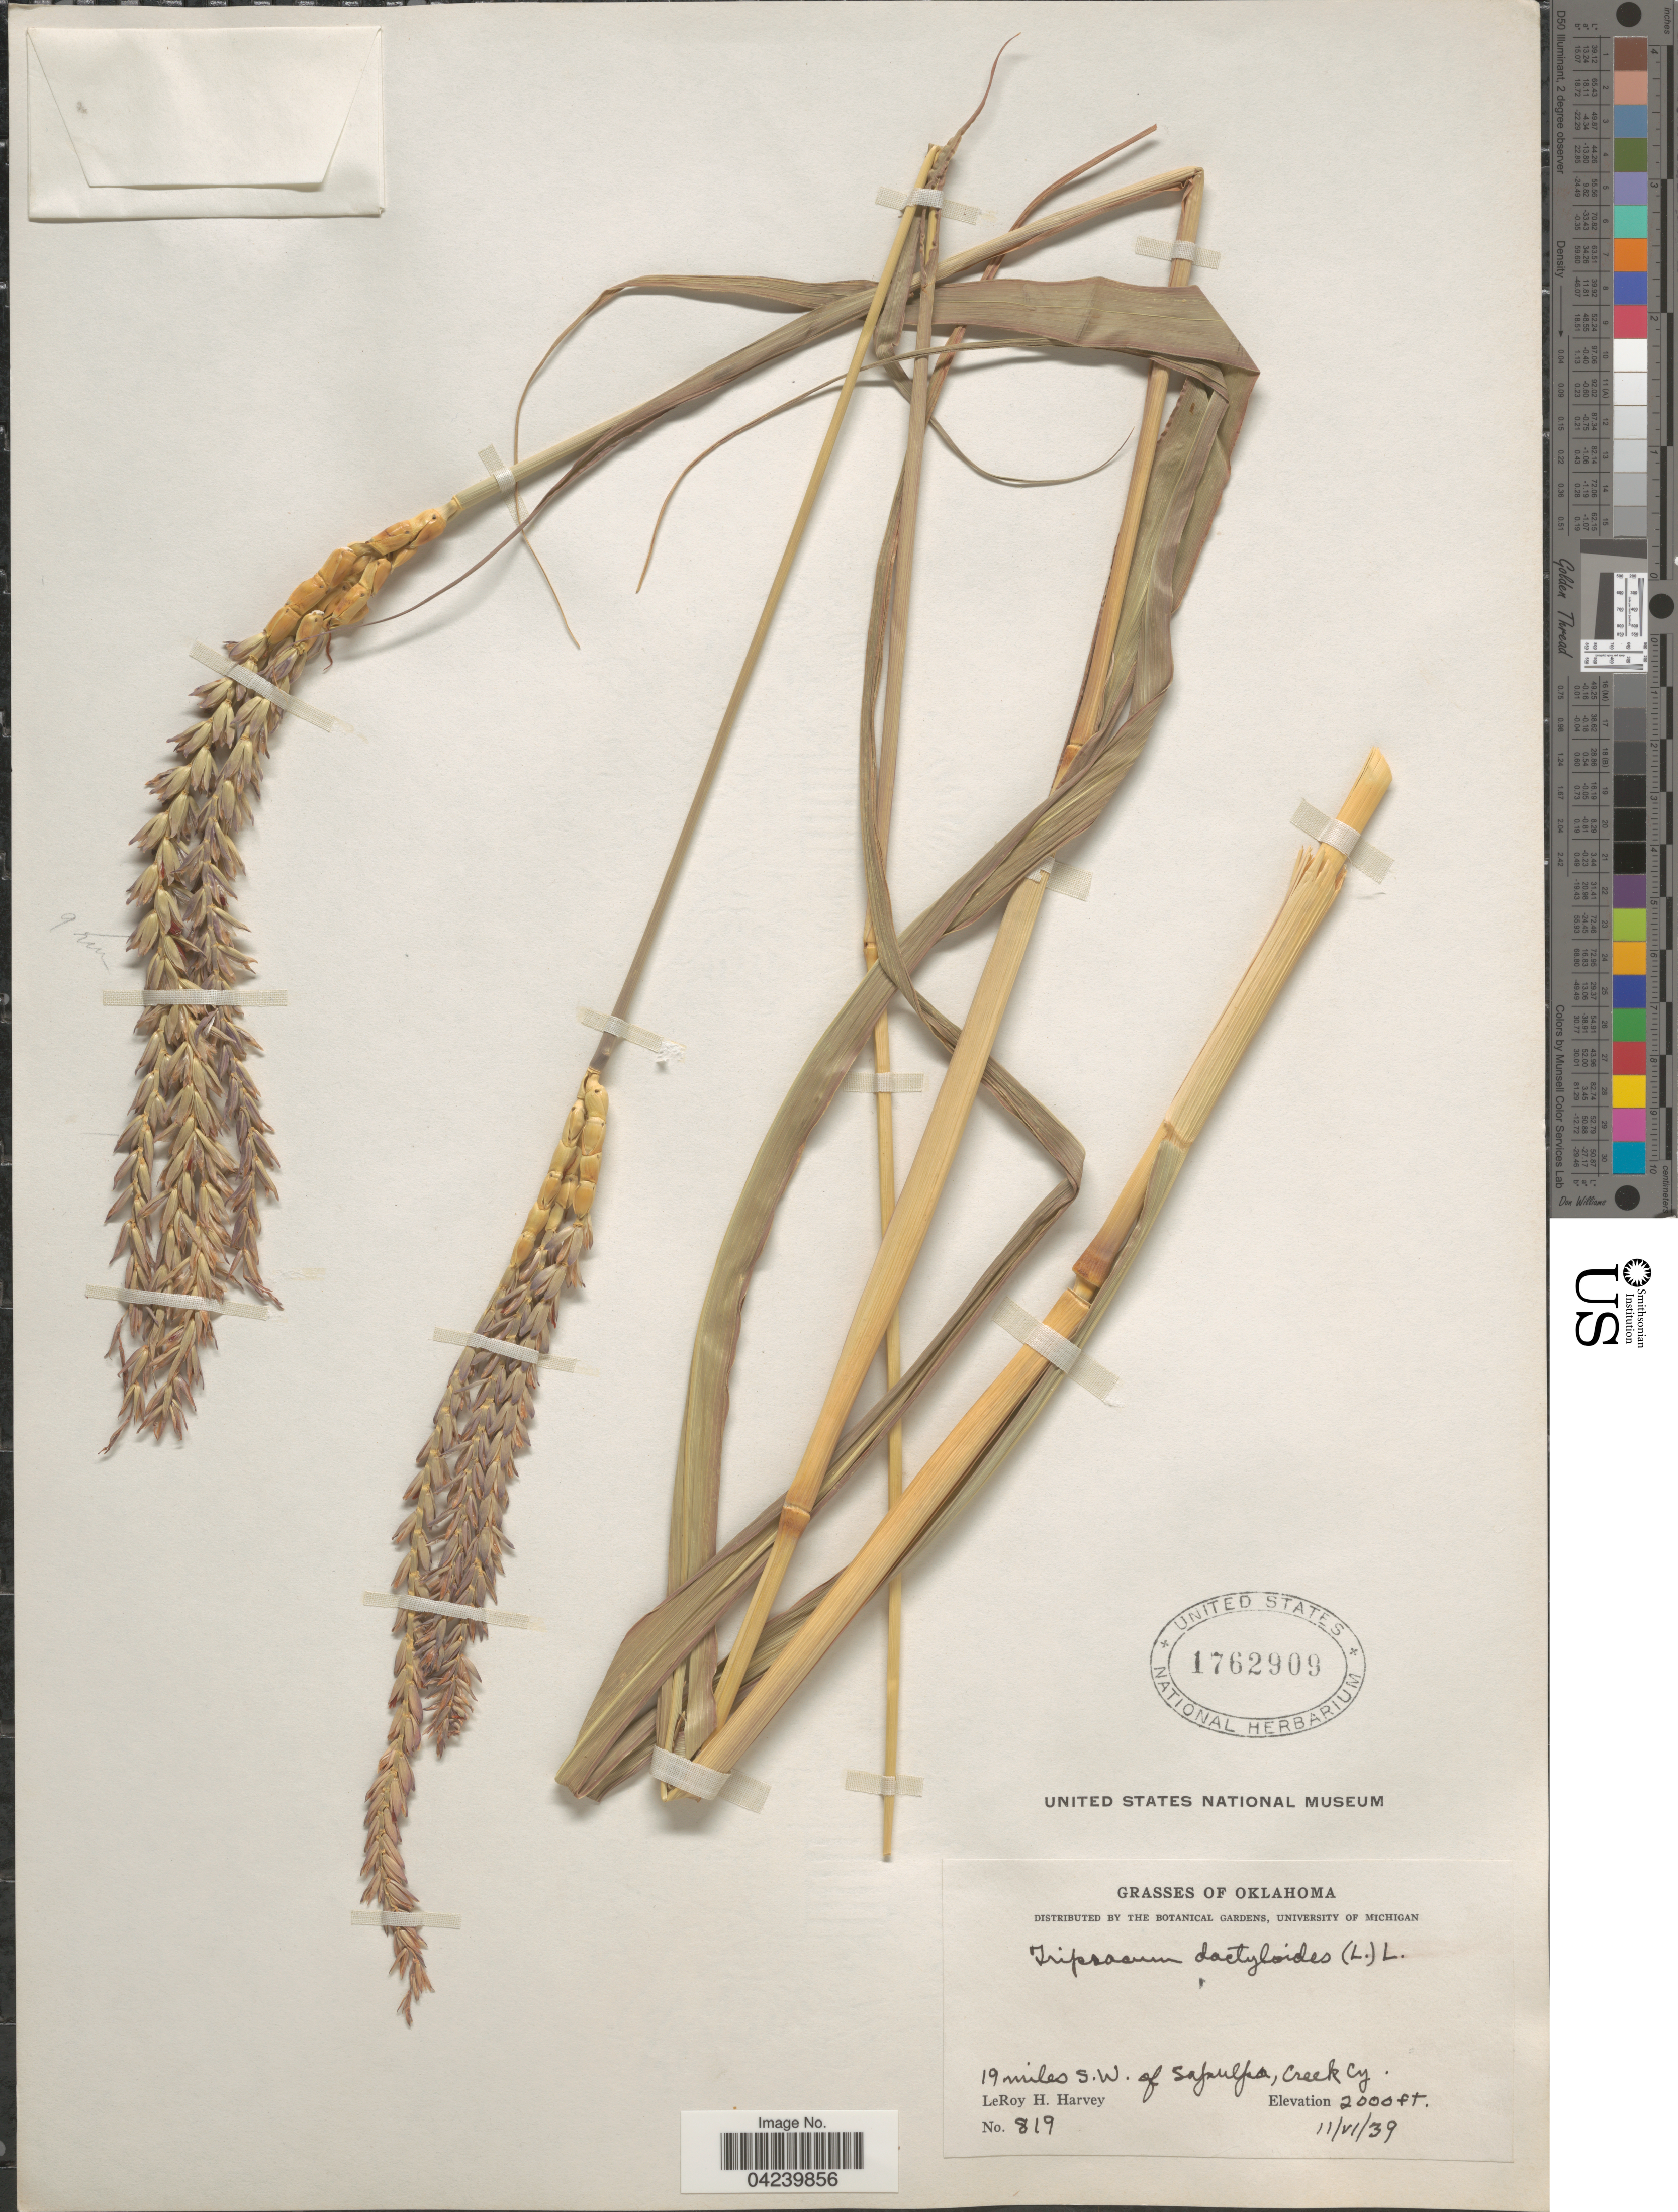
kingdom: Plantae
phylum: Tracheophyta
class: Liliopsida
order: Poales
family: Poaceae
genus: Tripsacum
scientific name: Tripsacum dactyloides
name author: (L.) L.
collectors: L. H. Harvey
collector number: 819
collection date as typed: Transcribed d/m/y: 11/6/39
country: United States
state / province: Oklahoma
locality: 19 miles S.W. of Sapulpa, Creek Cy.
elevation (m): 610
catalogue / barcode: US 1762909